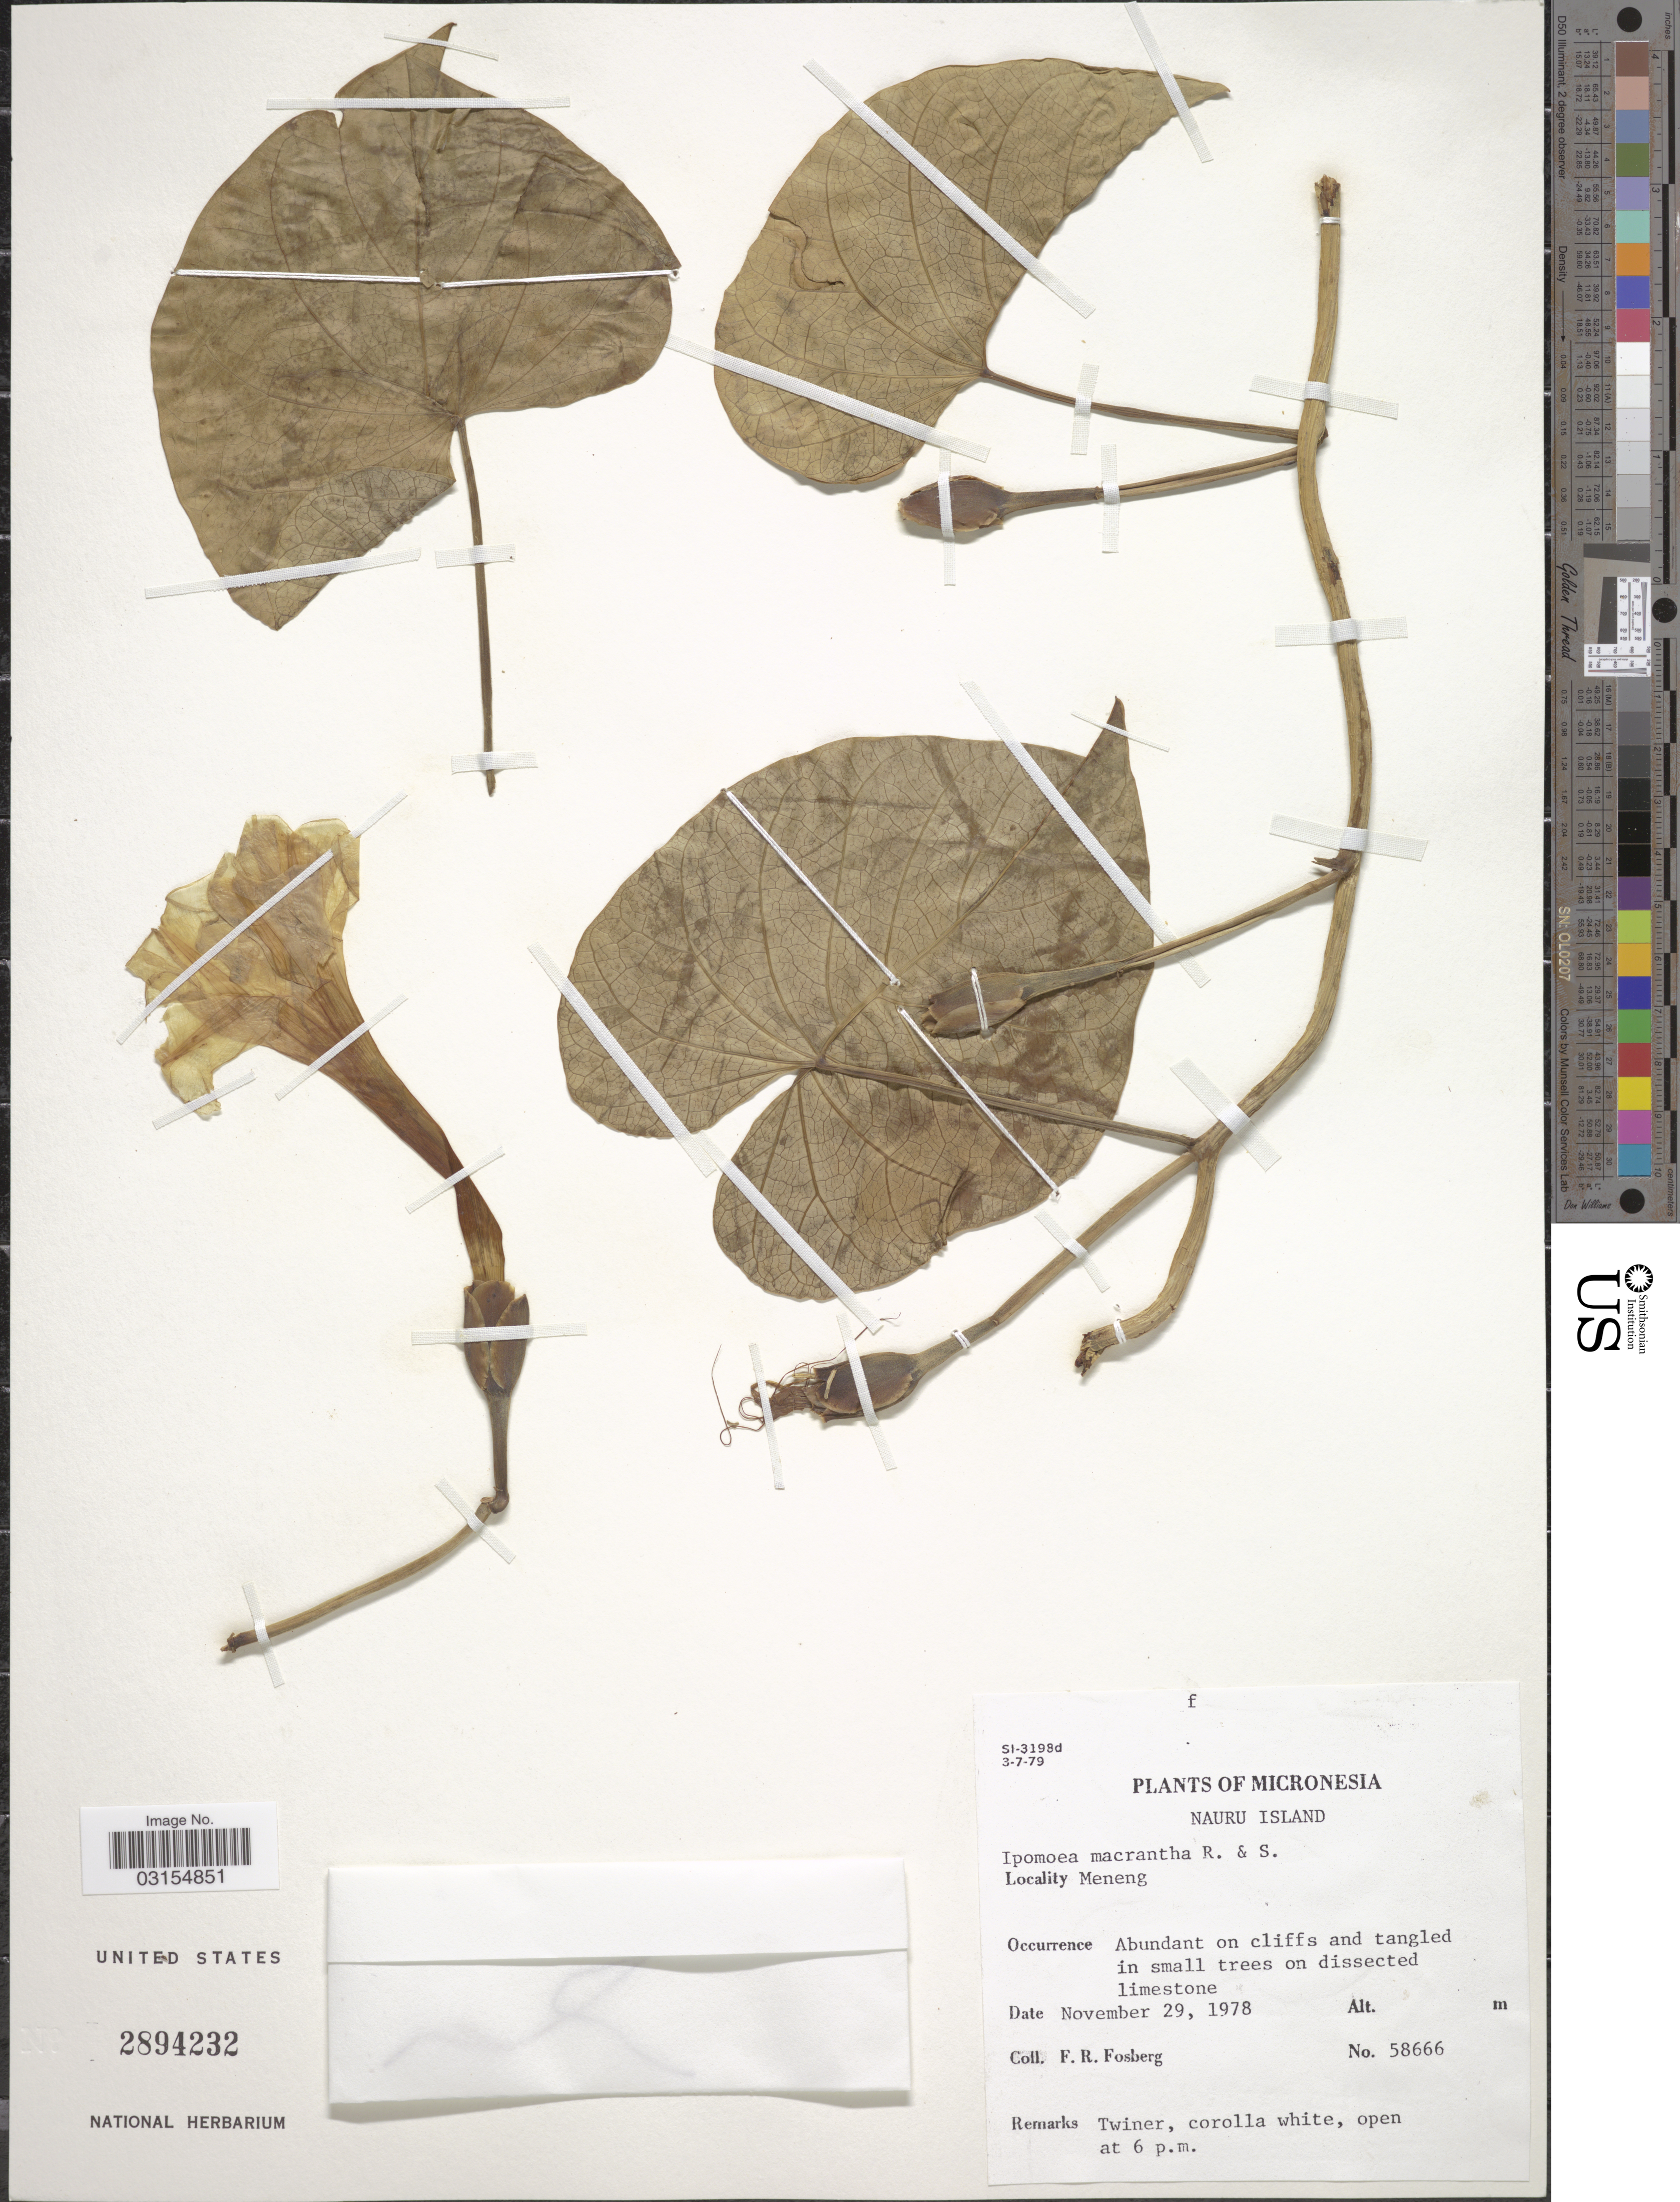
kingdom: Plantae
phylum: Tracheophyta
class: Magnoliopsida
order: Solanales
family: Convolvulaceae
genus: Ipomoea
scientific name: Ipomoea violacea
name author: L.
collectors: F. R. Fosberg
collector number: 58666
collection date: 1978-11-29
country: Nauru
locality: Micronesia, Nauru Island, Meneng.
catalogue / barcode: US 2894232